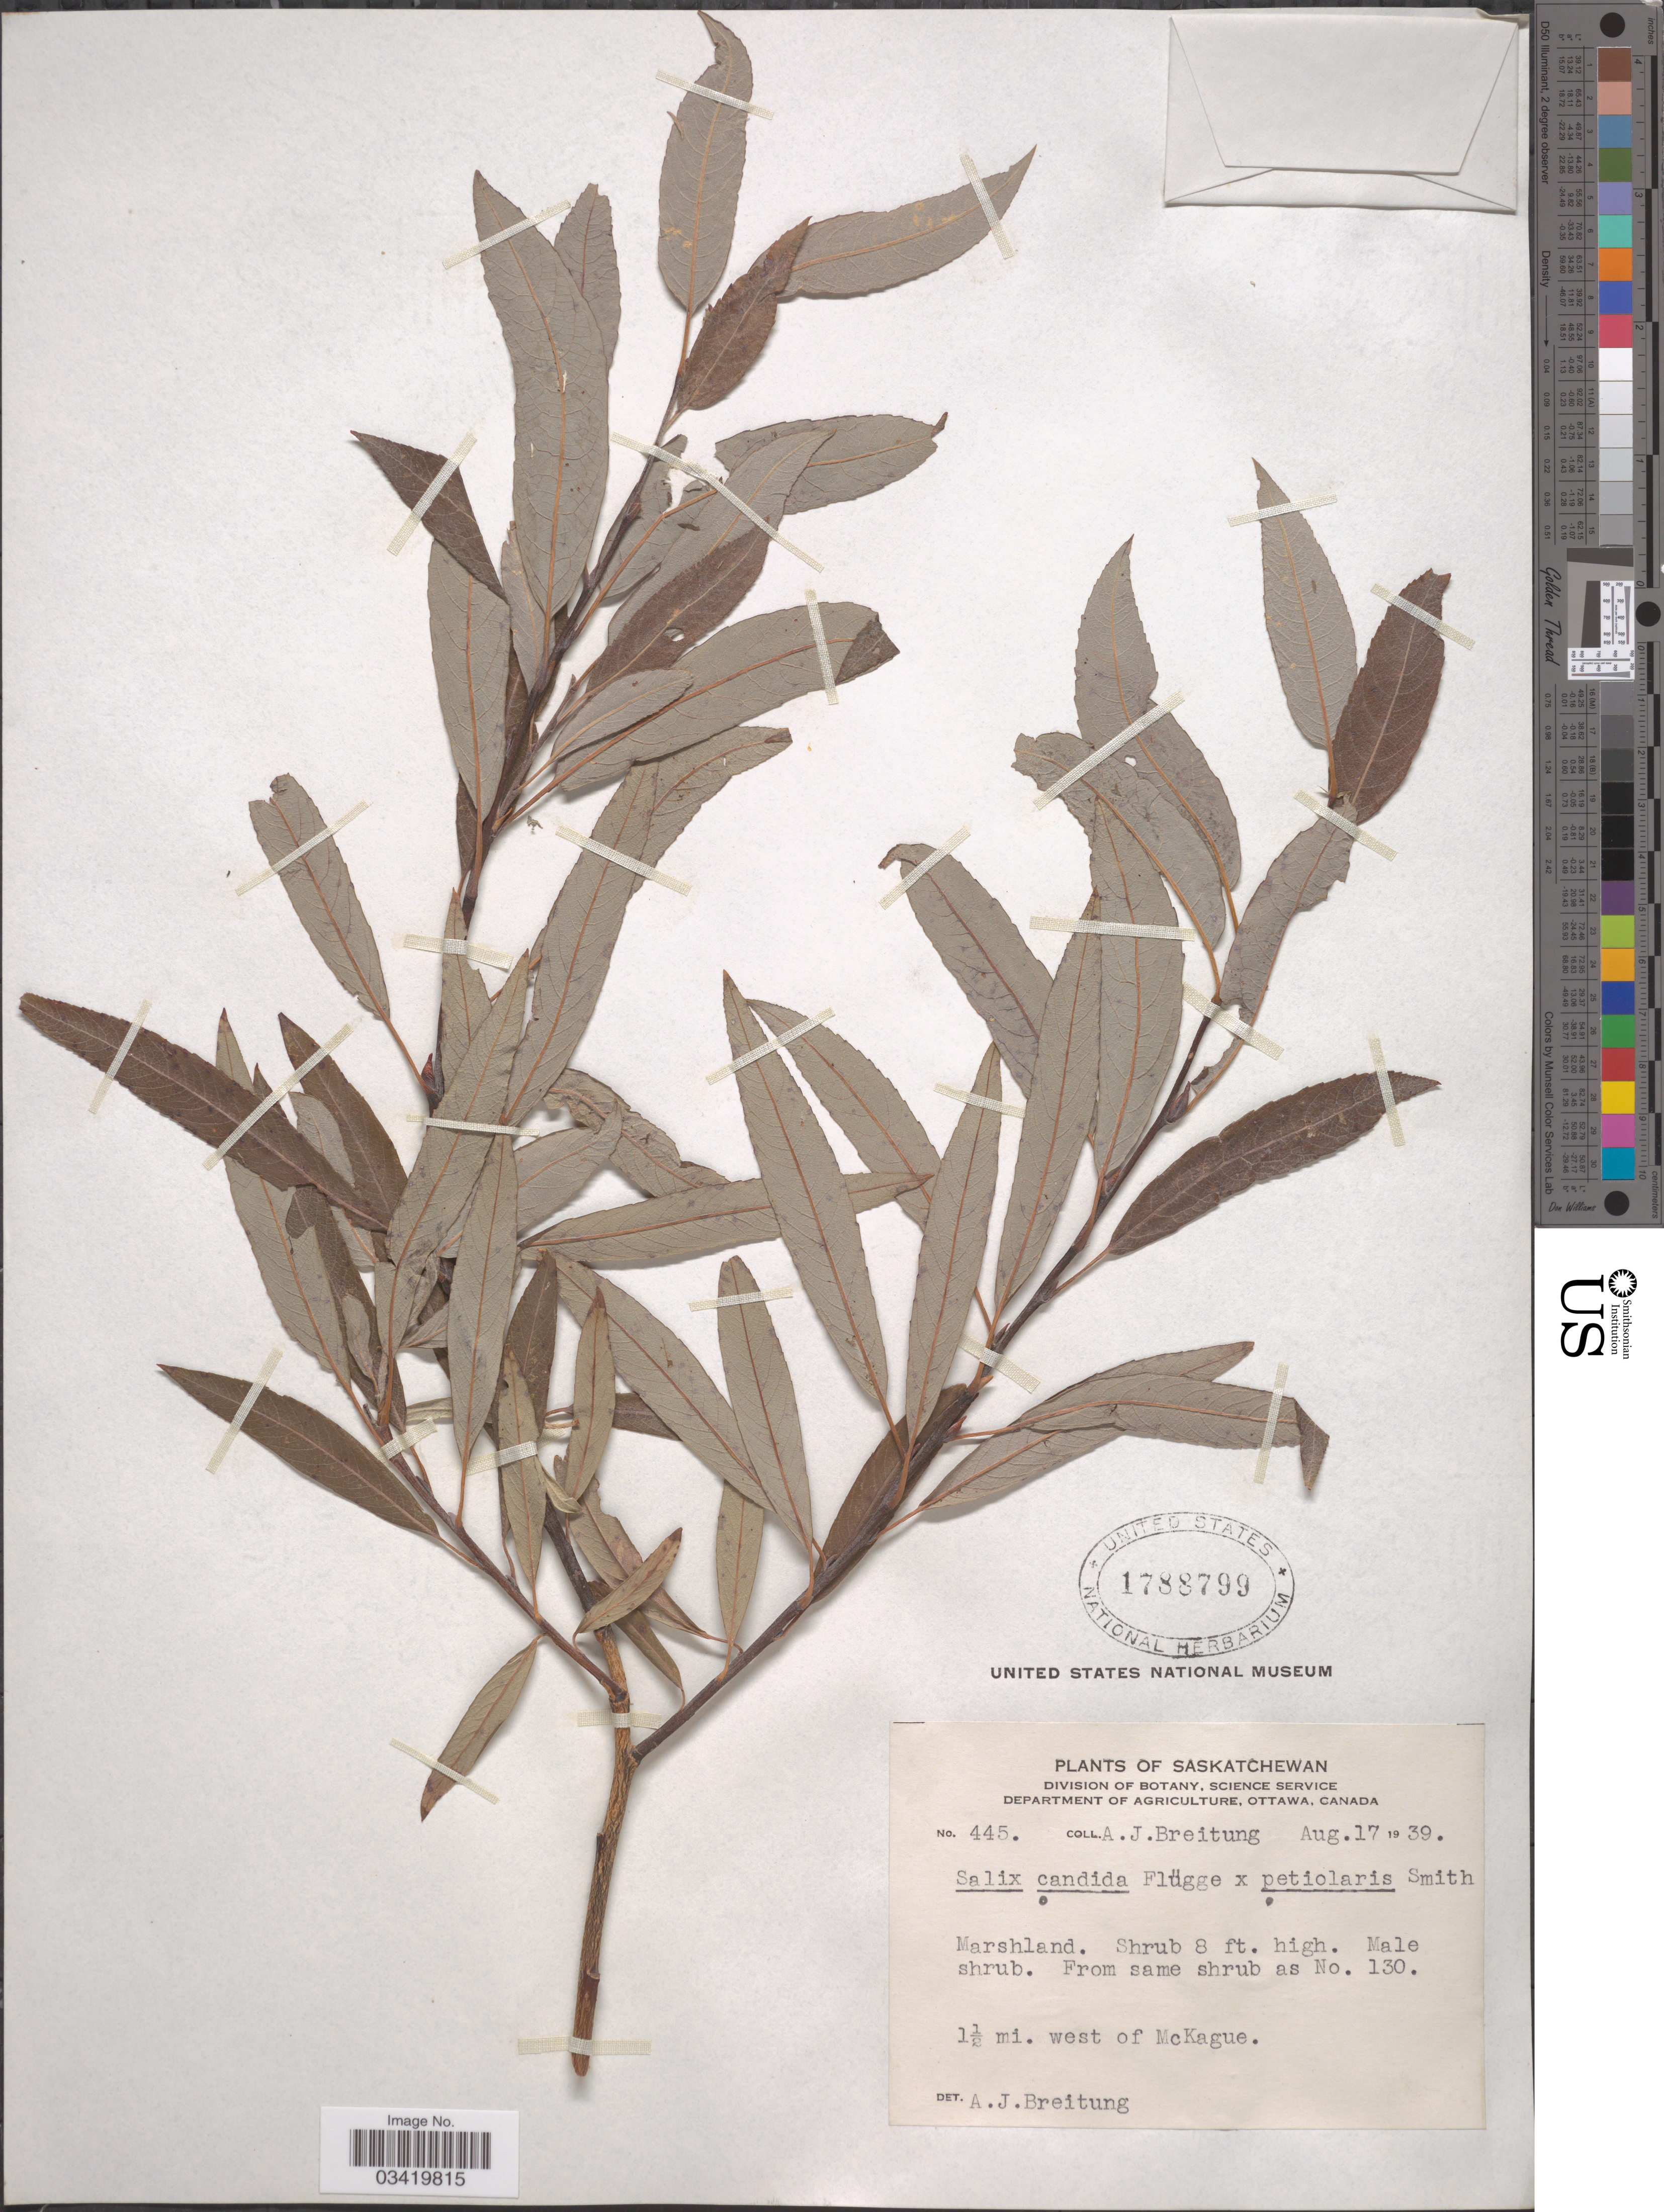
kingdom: Plantae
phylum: Tracheophyta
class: Magnoliopsida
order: Malpighiales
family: Salicaceae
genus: Salix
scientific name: Salix candida x S. petiolaris Sm.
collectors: A. Breitung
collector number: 445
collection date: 1939-08-17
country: Canada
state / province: Saskatchewan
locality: Marshland. 1½ mi. west of McKague.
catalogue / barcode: US 1788799